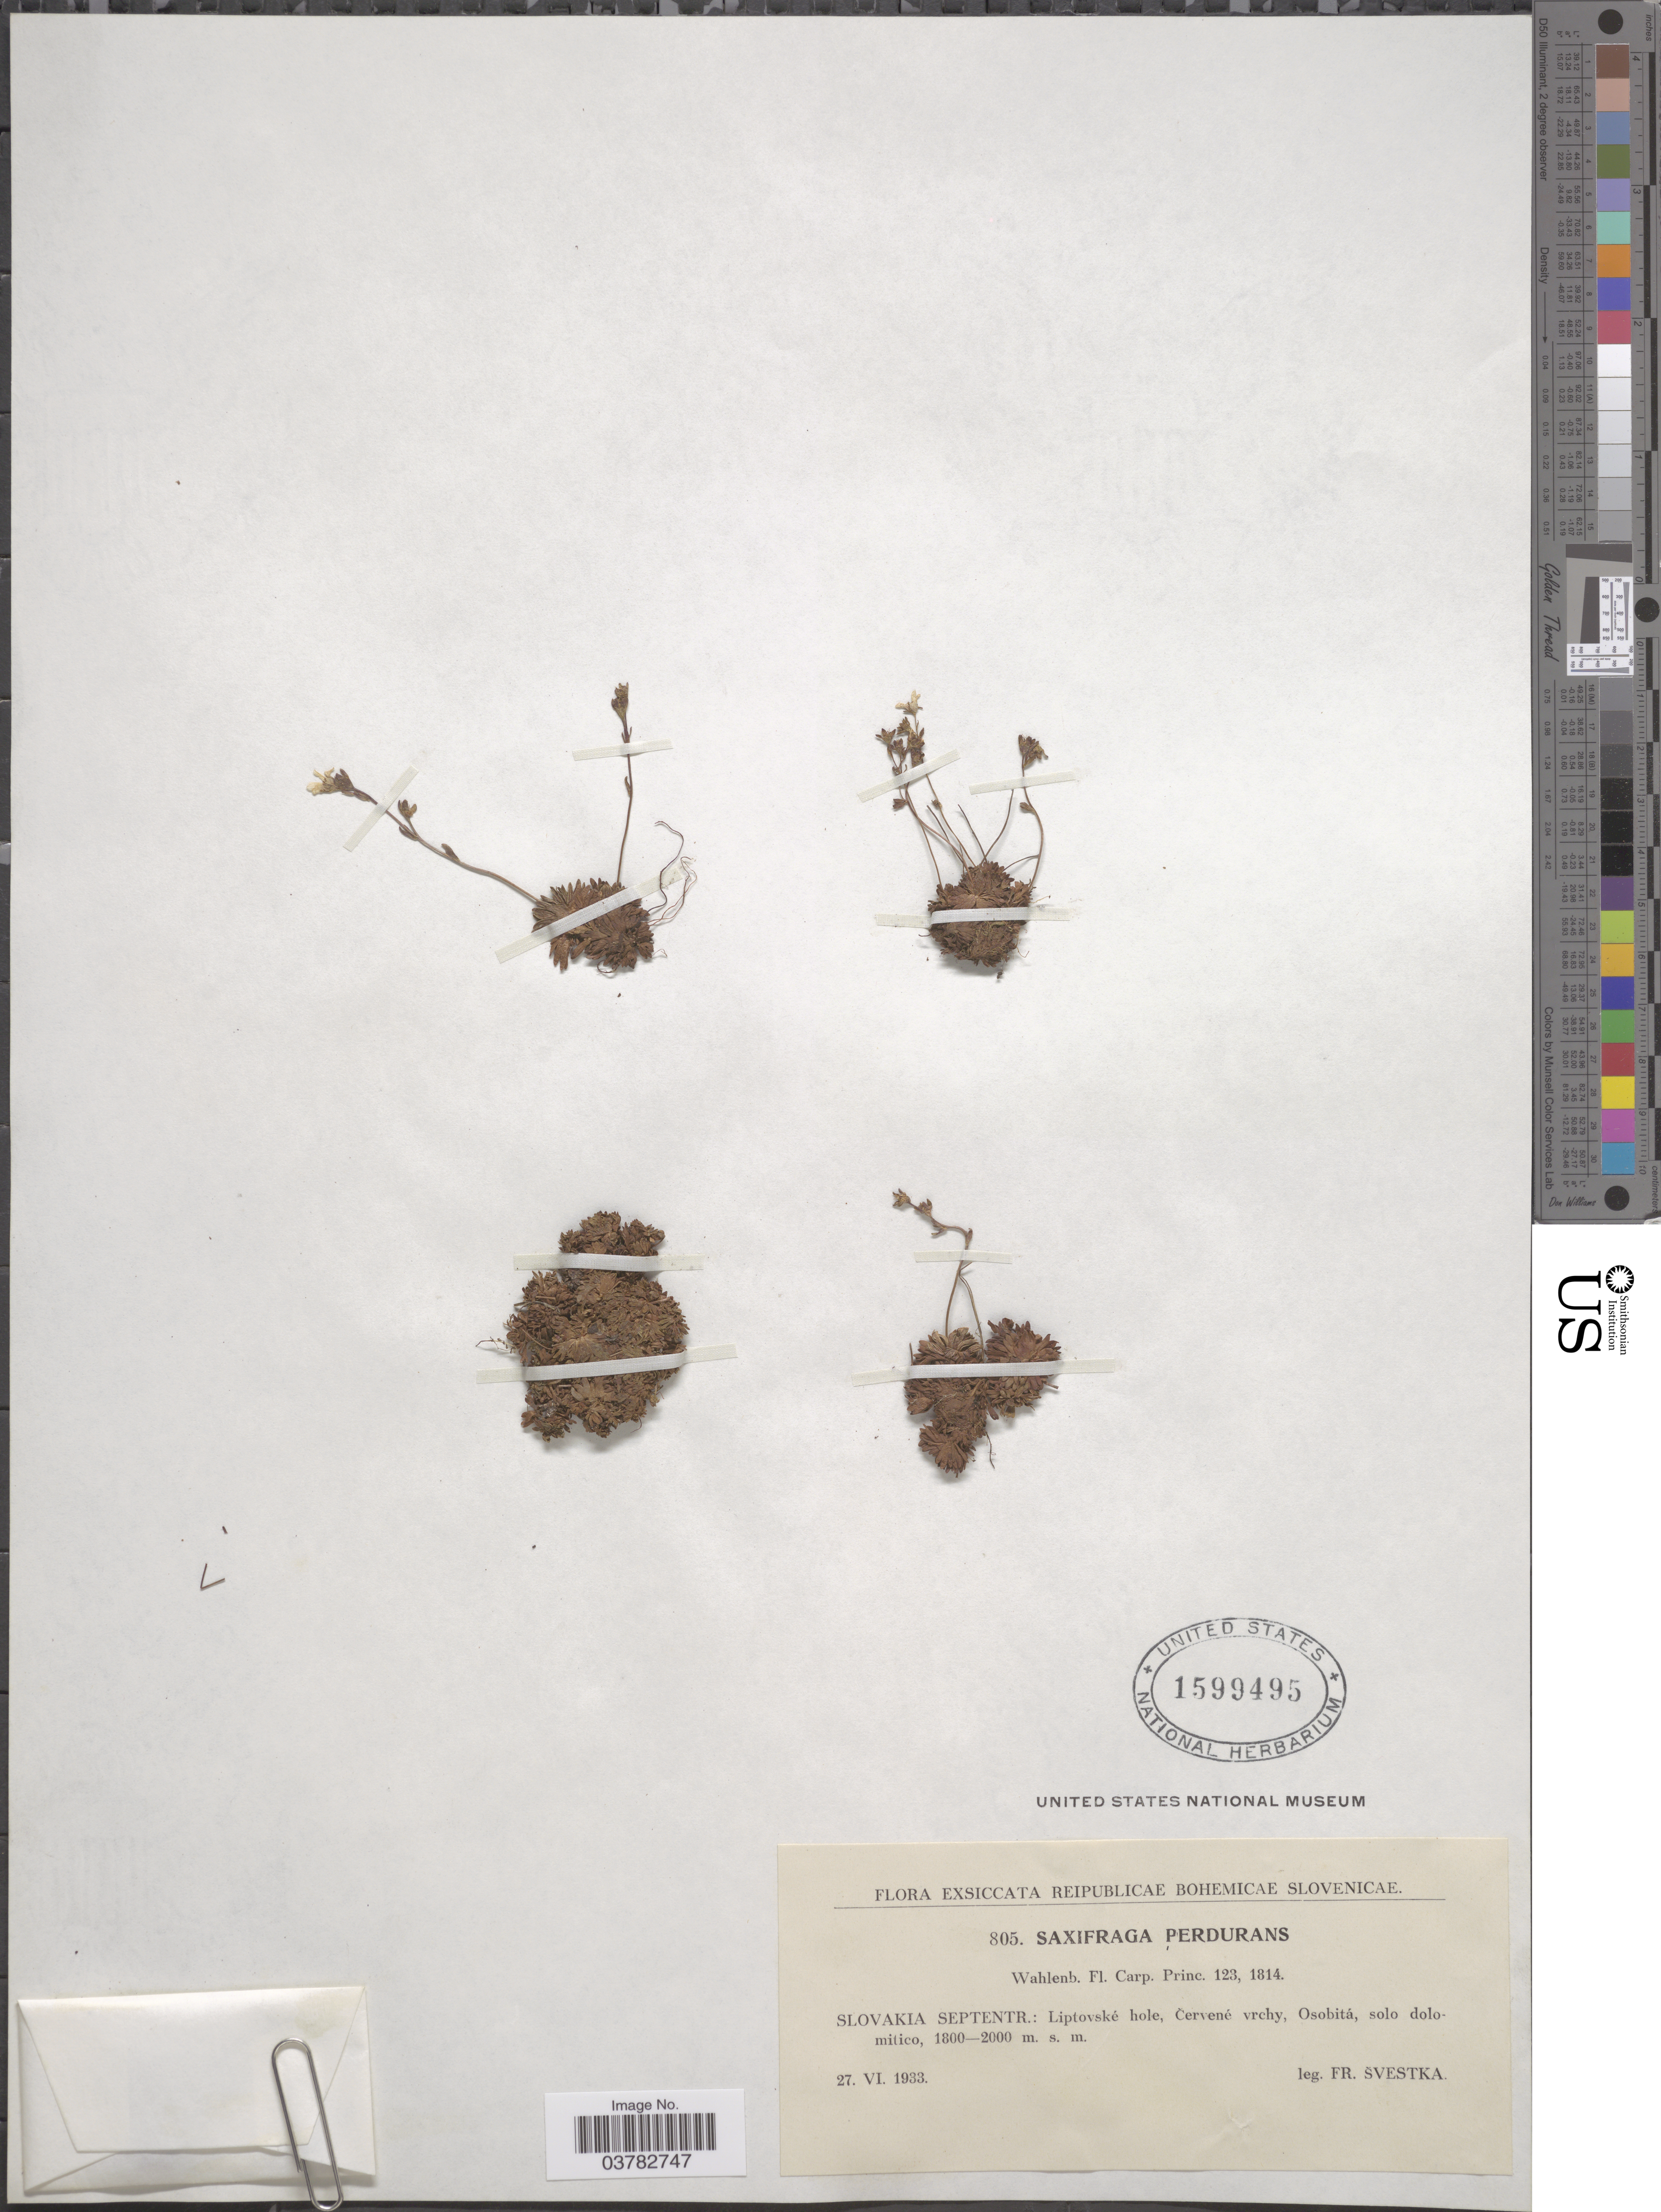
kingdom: Plantae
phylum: Tracheophyta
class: Magnoliopsida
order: Saxifragales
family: Saxifragaceae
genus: Saxifraga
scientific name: Saxifraga perdurans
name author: Kit.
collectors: F. Svestka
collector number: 805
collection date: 1933-06-27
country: Slovakia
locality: Slovakia Septentr.: Liptovské hole, Cervené vrchy, Osobitá.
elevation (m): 1800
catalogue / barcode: US 1599495